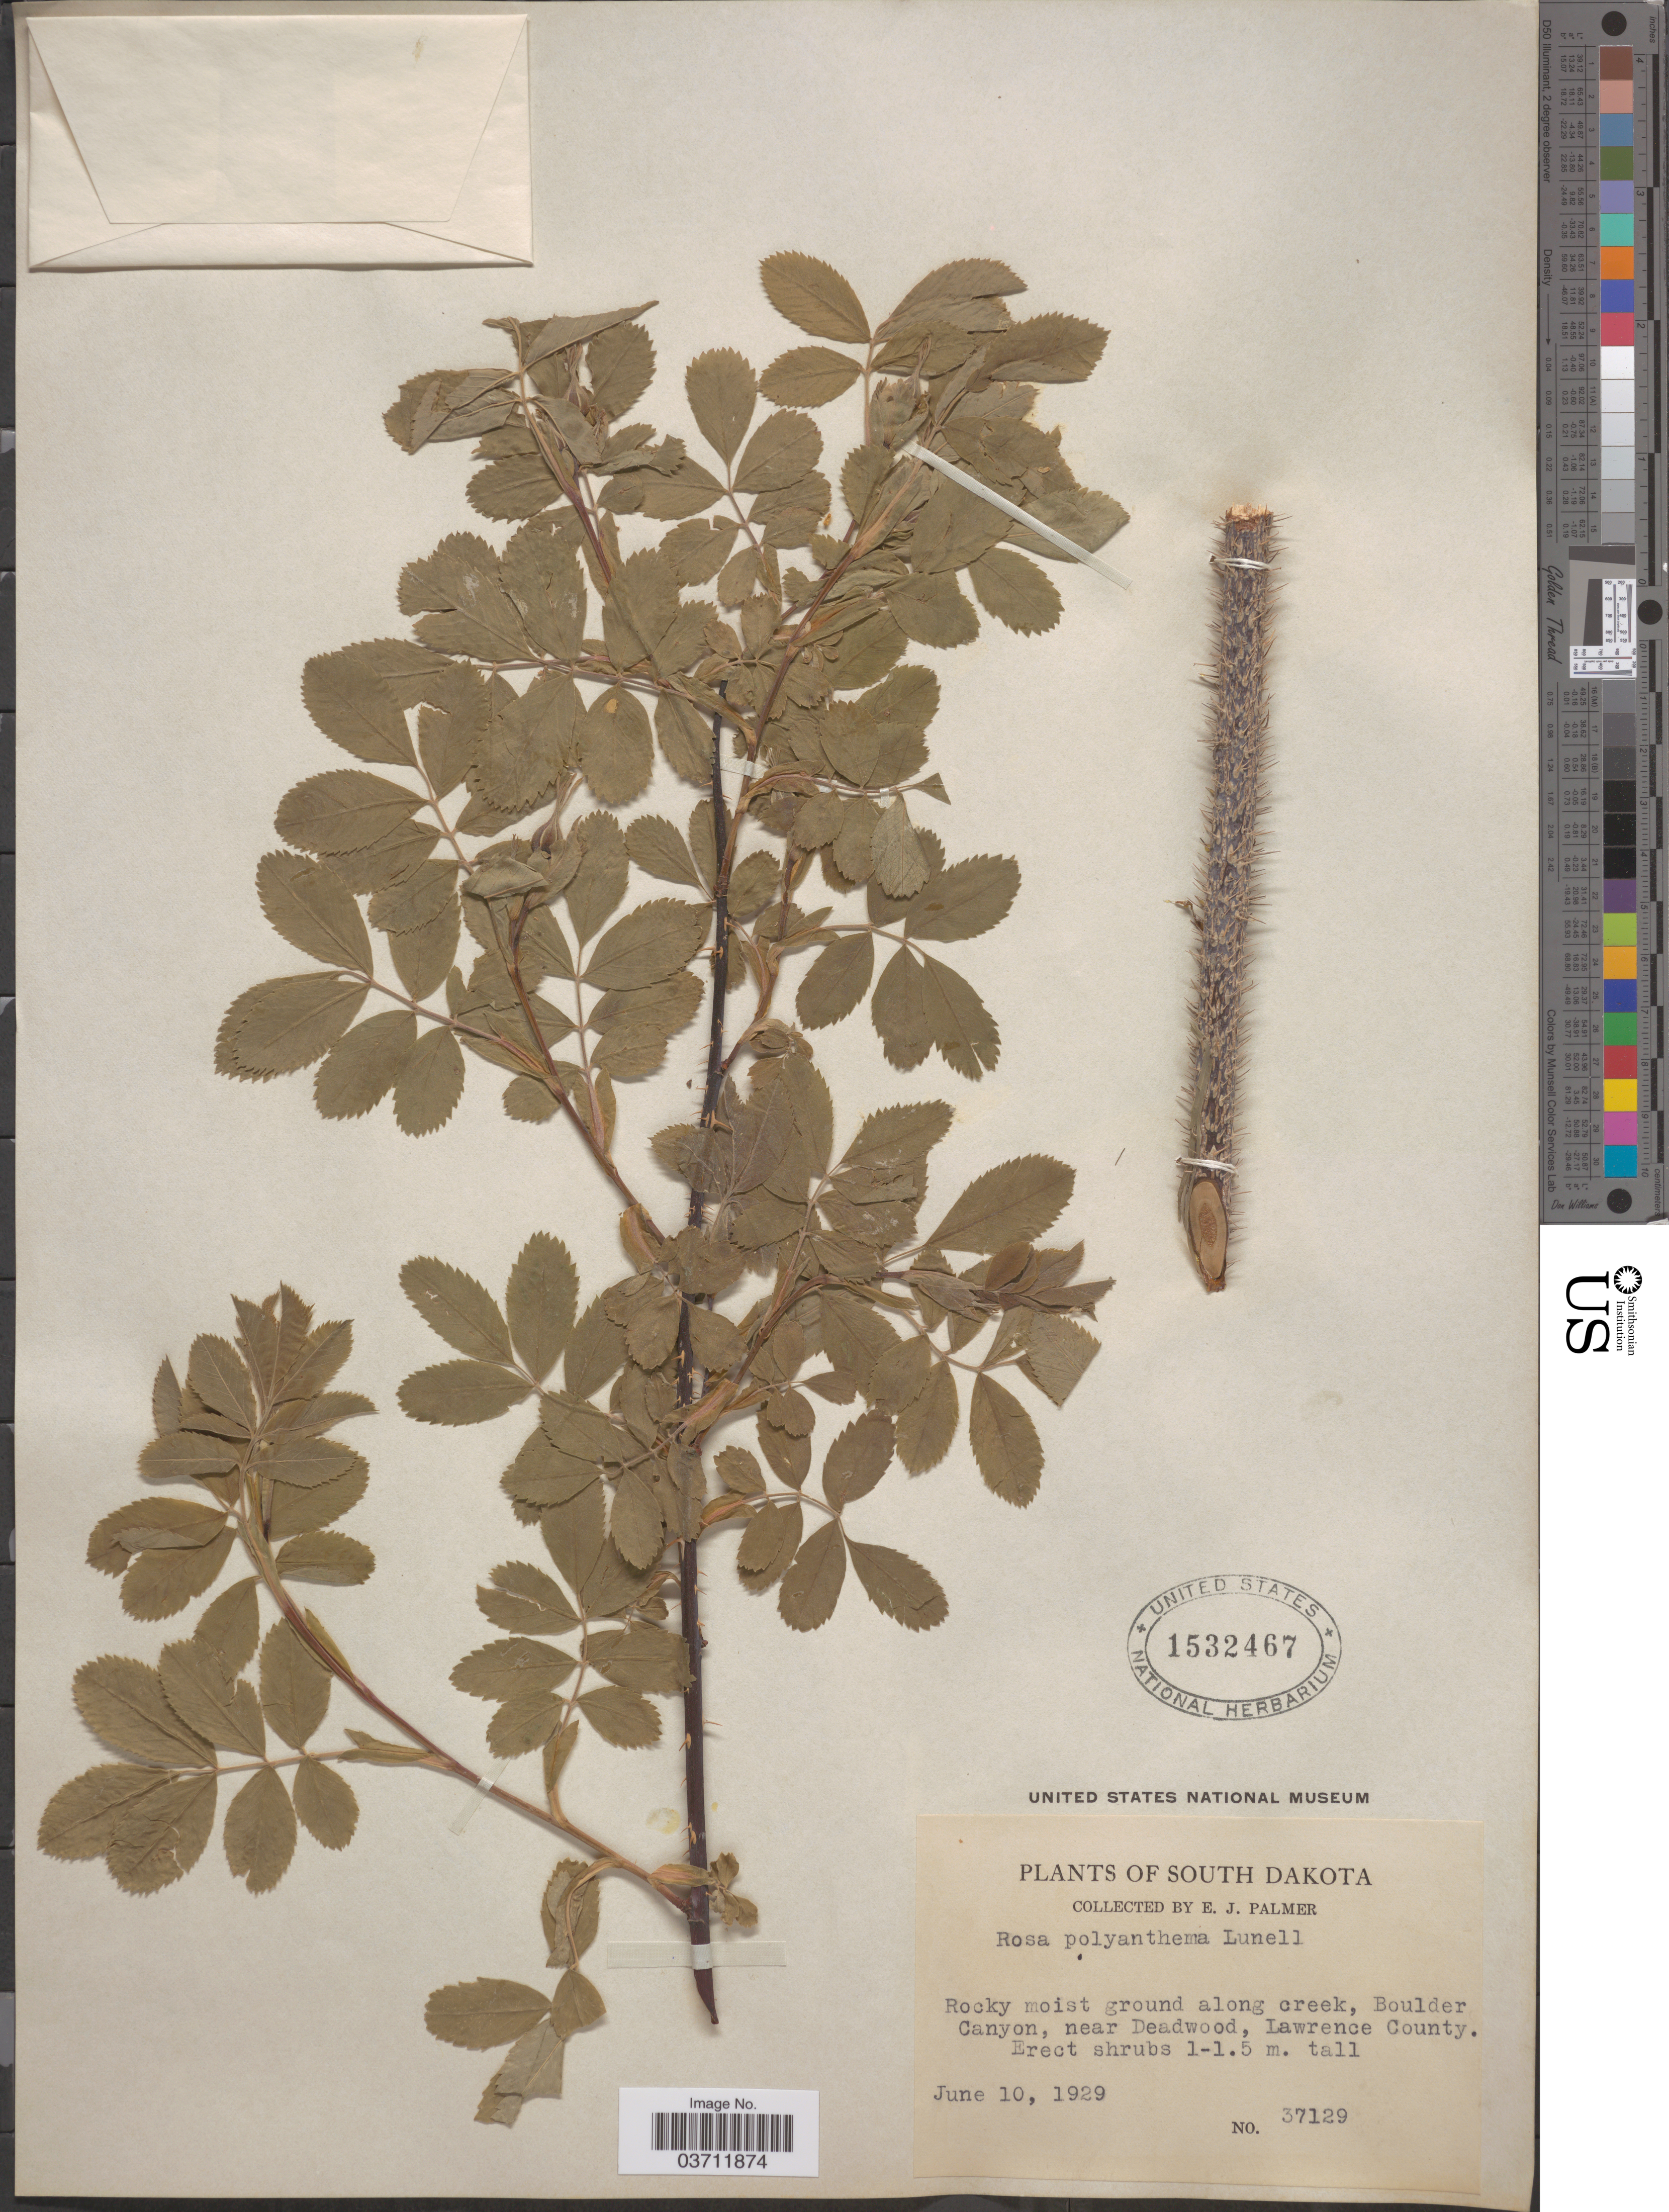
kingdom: Plantae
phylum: Tracheophyta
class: Magnoliopsida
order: Rosales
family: Rosaceae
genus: Rosa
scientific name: Rosa polyanthema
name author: Lunell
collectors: E. J. Palmer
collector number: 37129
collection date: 1929-06-10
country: United States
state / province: South Dakota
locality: Along creek, Boulder Canyon, near Deadwood, Lawrence County.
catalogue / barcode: US 1532467